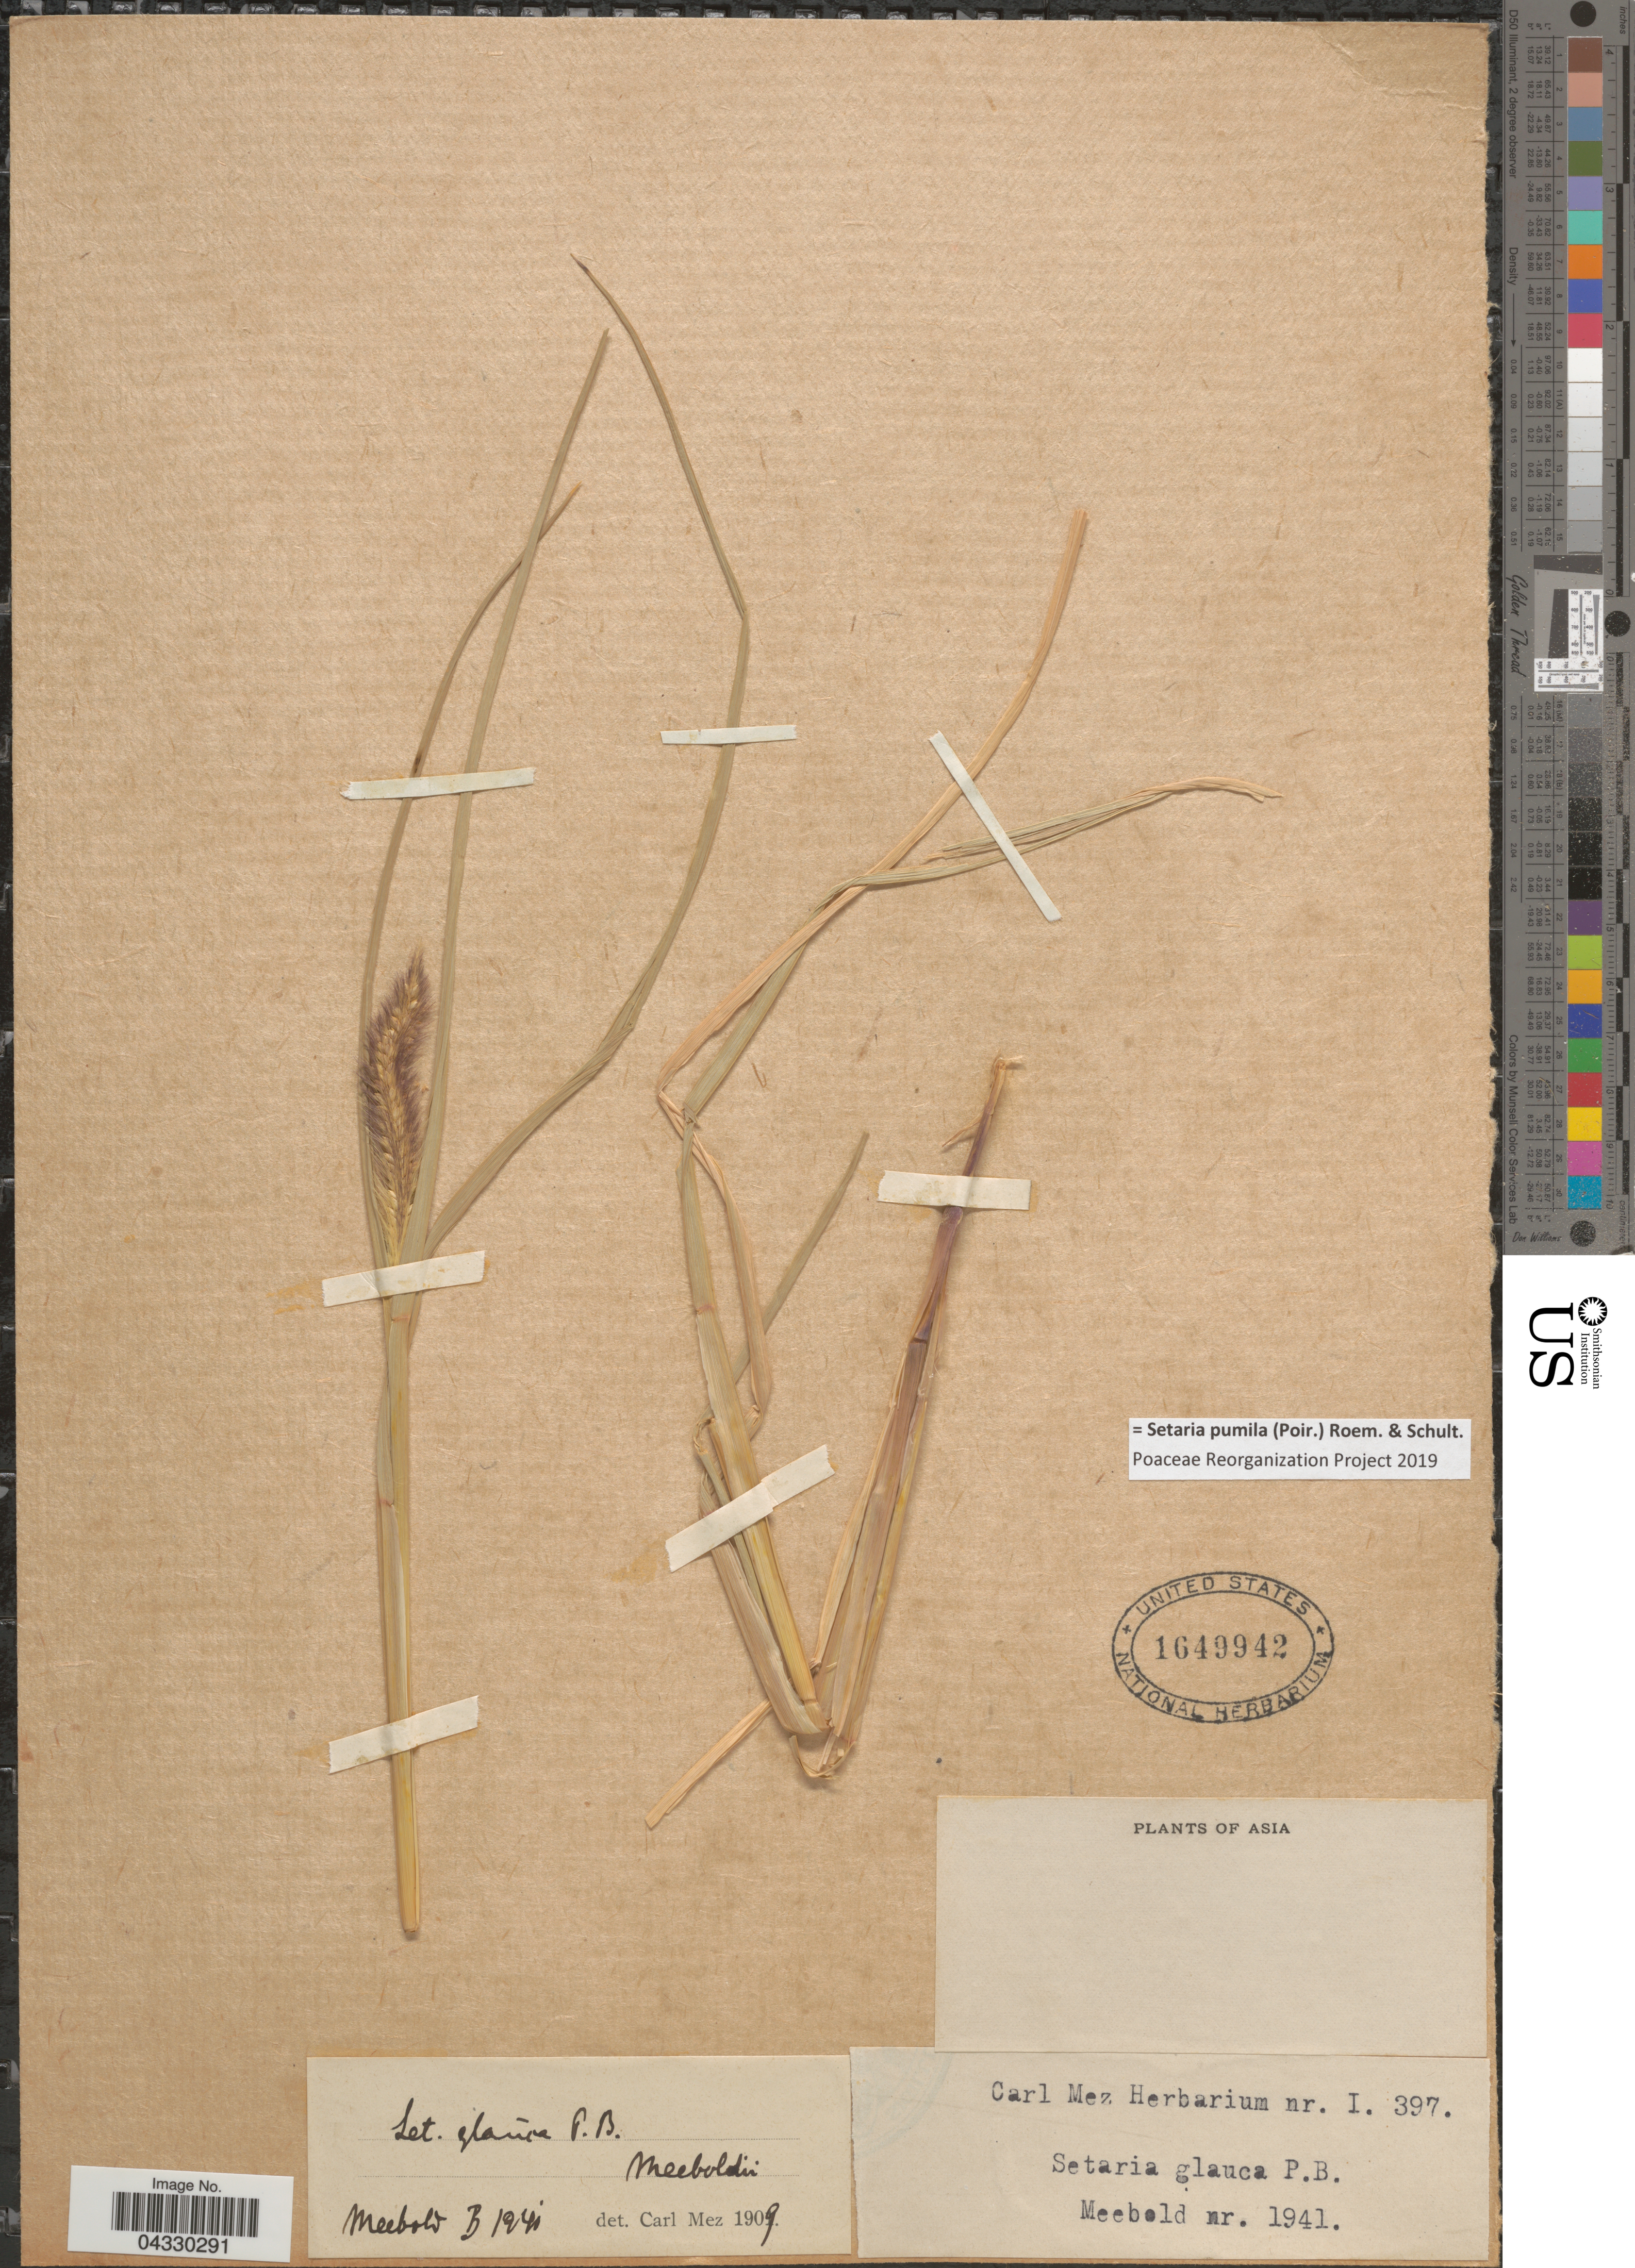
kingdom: Plantae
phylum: Tracheophyta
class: Liliopsida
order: Poales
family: Poaceae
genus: Setaria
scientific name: Setaria pumila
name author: (Poir.) Roem. & Schult.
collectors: Meebold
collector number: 1941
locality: Asia.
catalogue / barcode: US 1649942